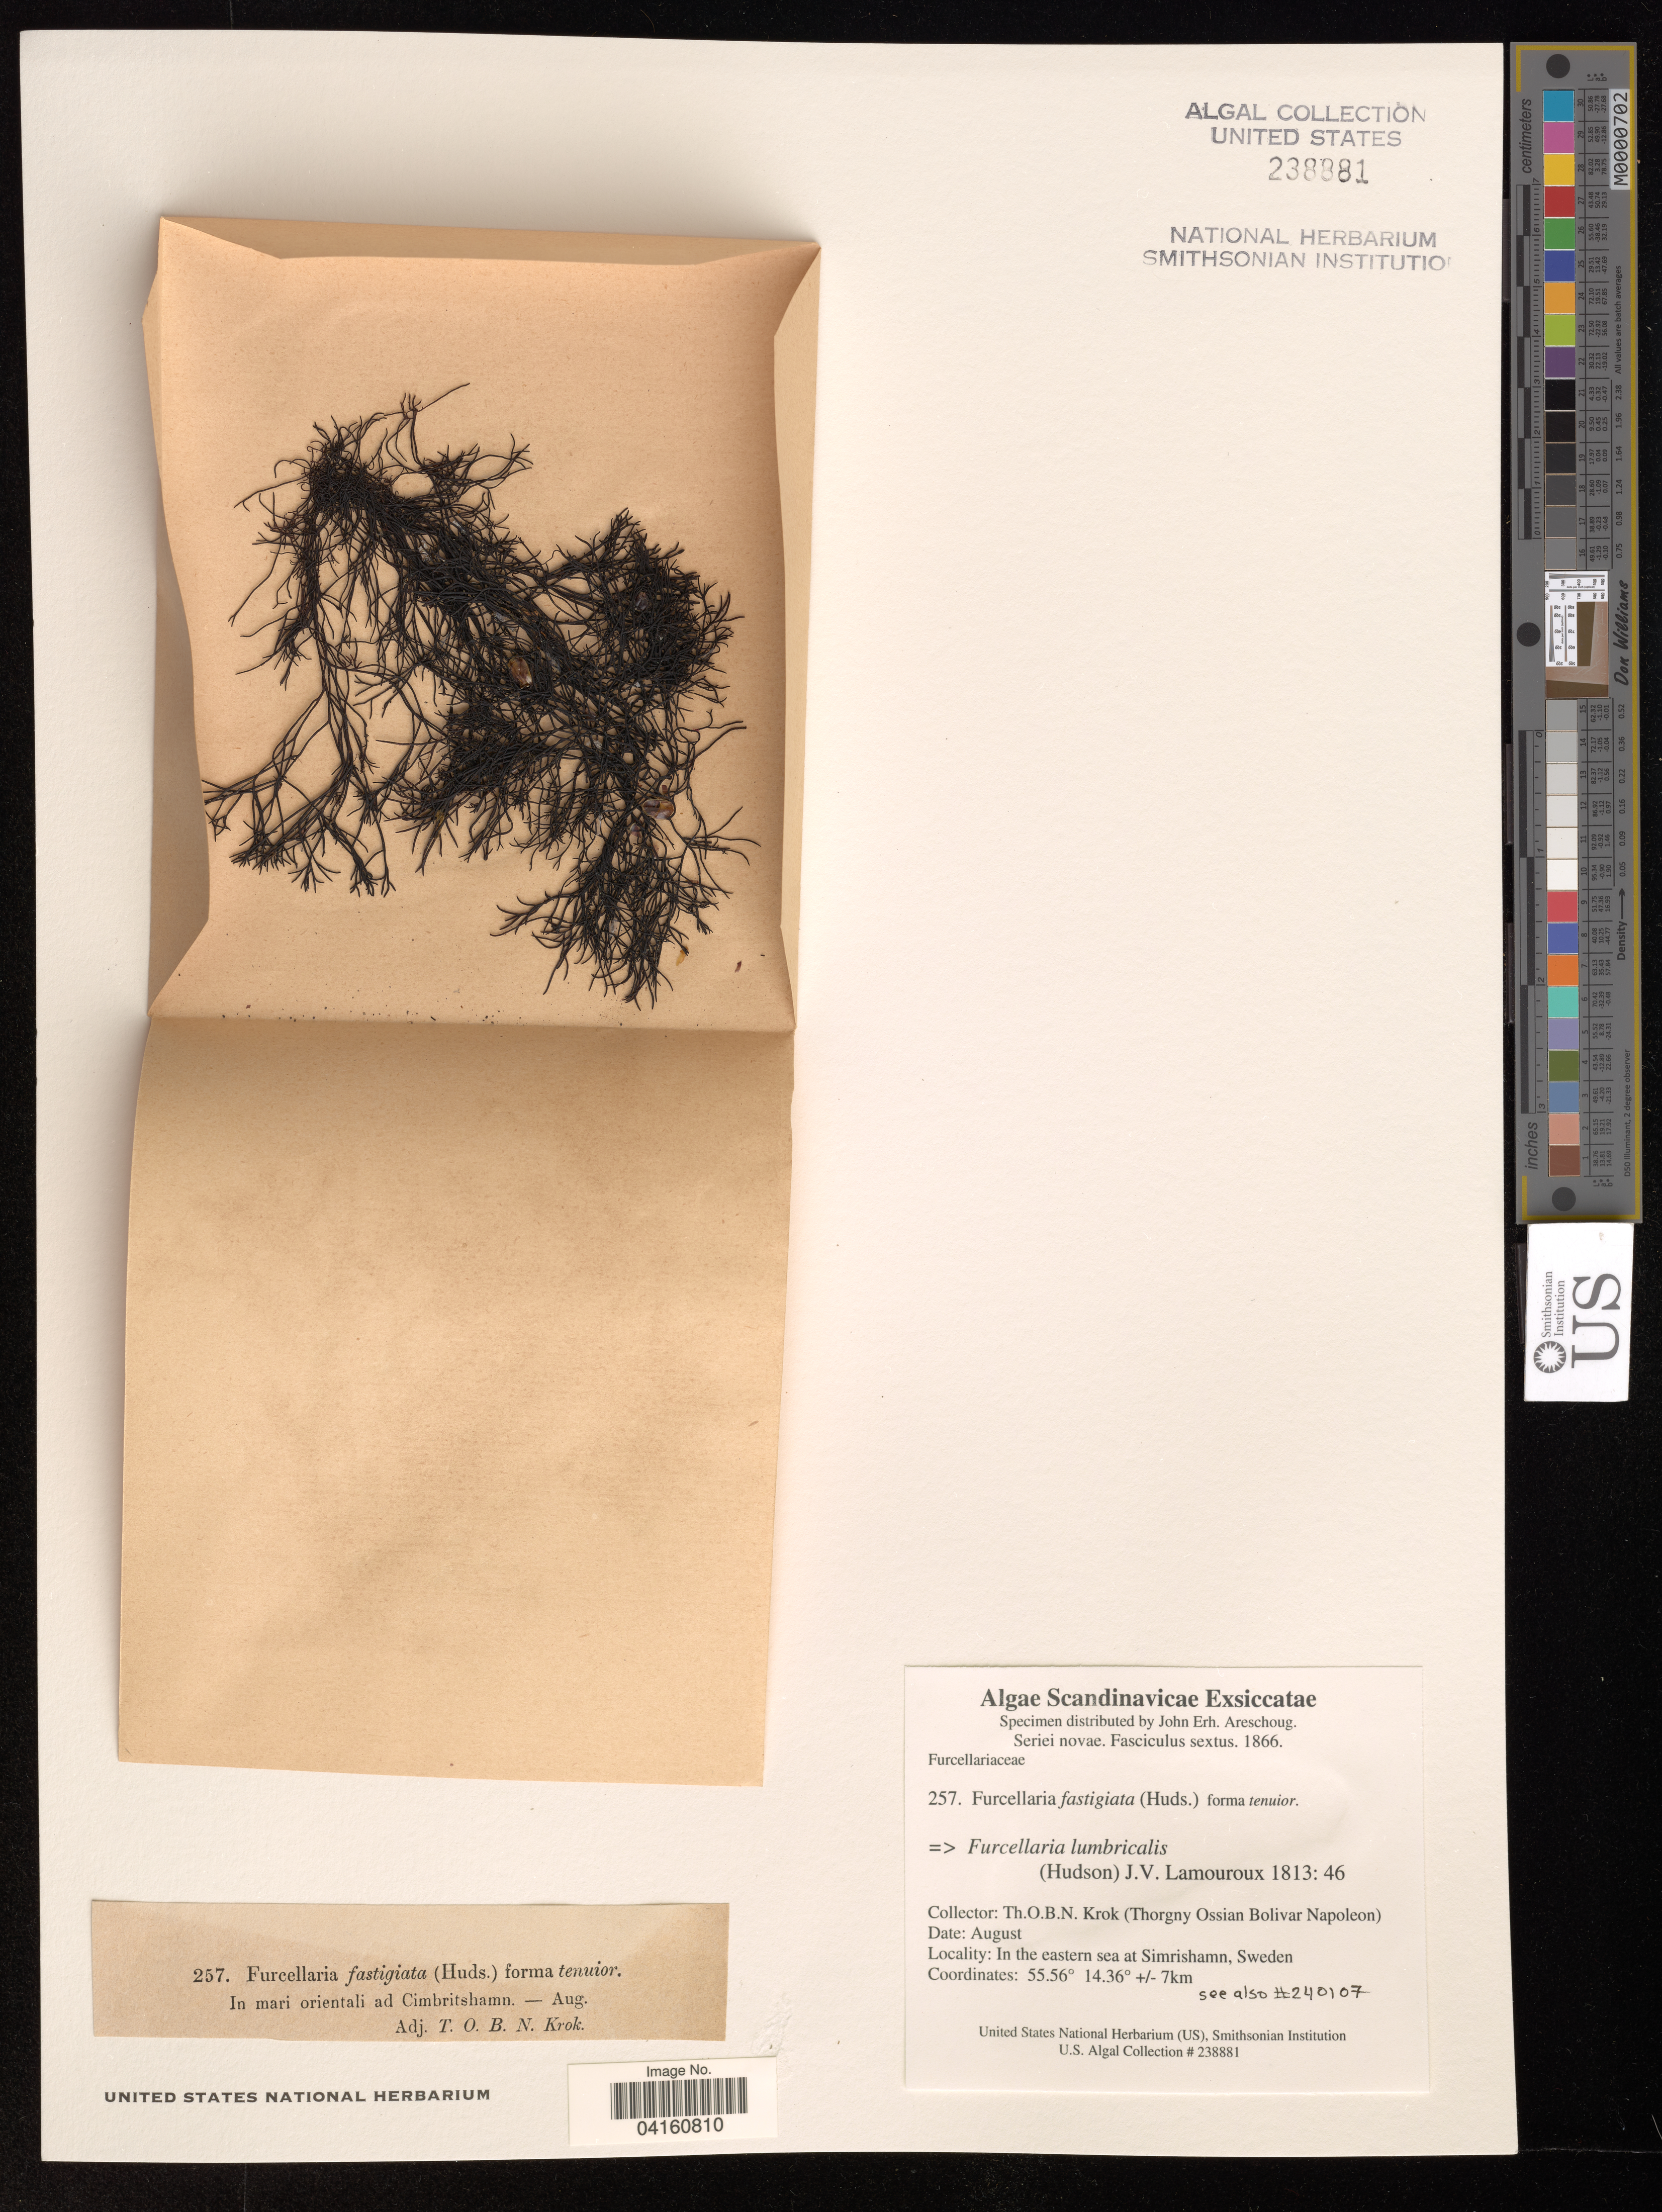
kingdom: Plantae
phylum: Rhodophyta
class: Florideophyceae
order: Gigartinales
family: Furcellariaceae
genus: Furcellaria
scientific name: Furcellaria lumbricalis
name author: (Hudson) J.V.Lamouroux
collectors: T. Krok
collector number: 257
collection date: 1866-08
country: Sweden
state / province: Skåne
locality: Simrishamn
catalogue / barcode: US 238881